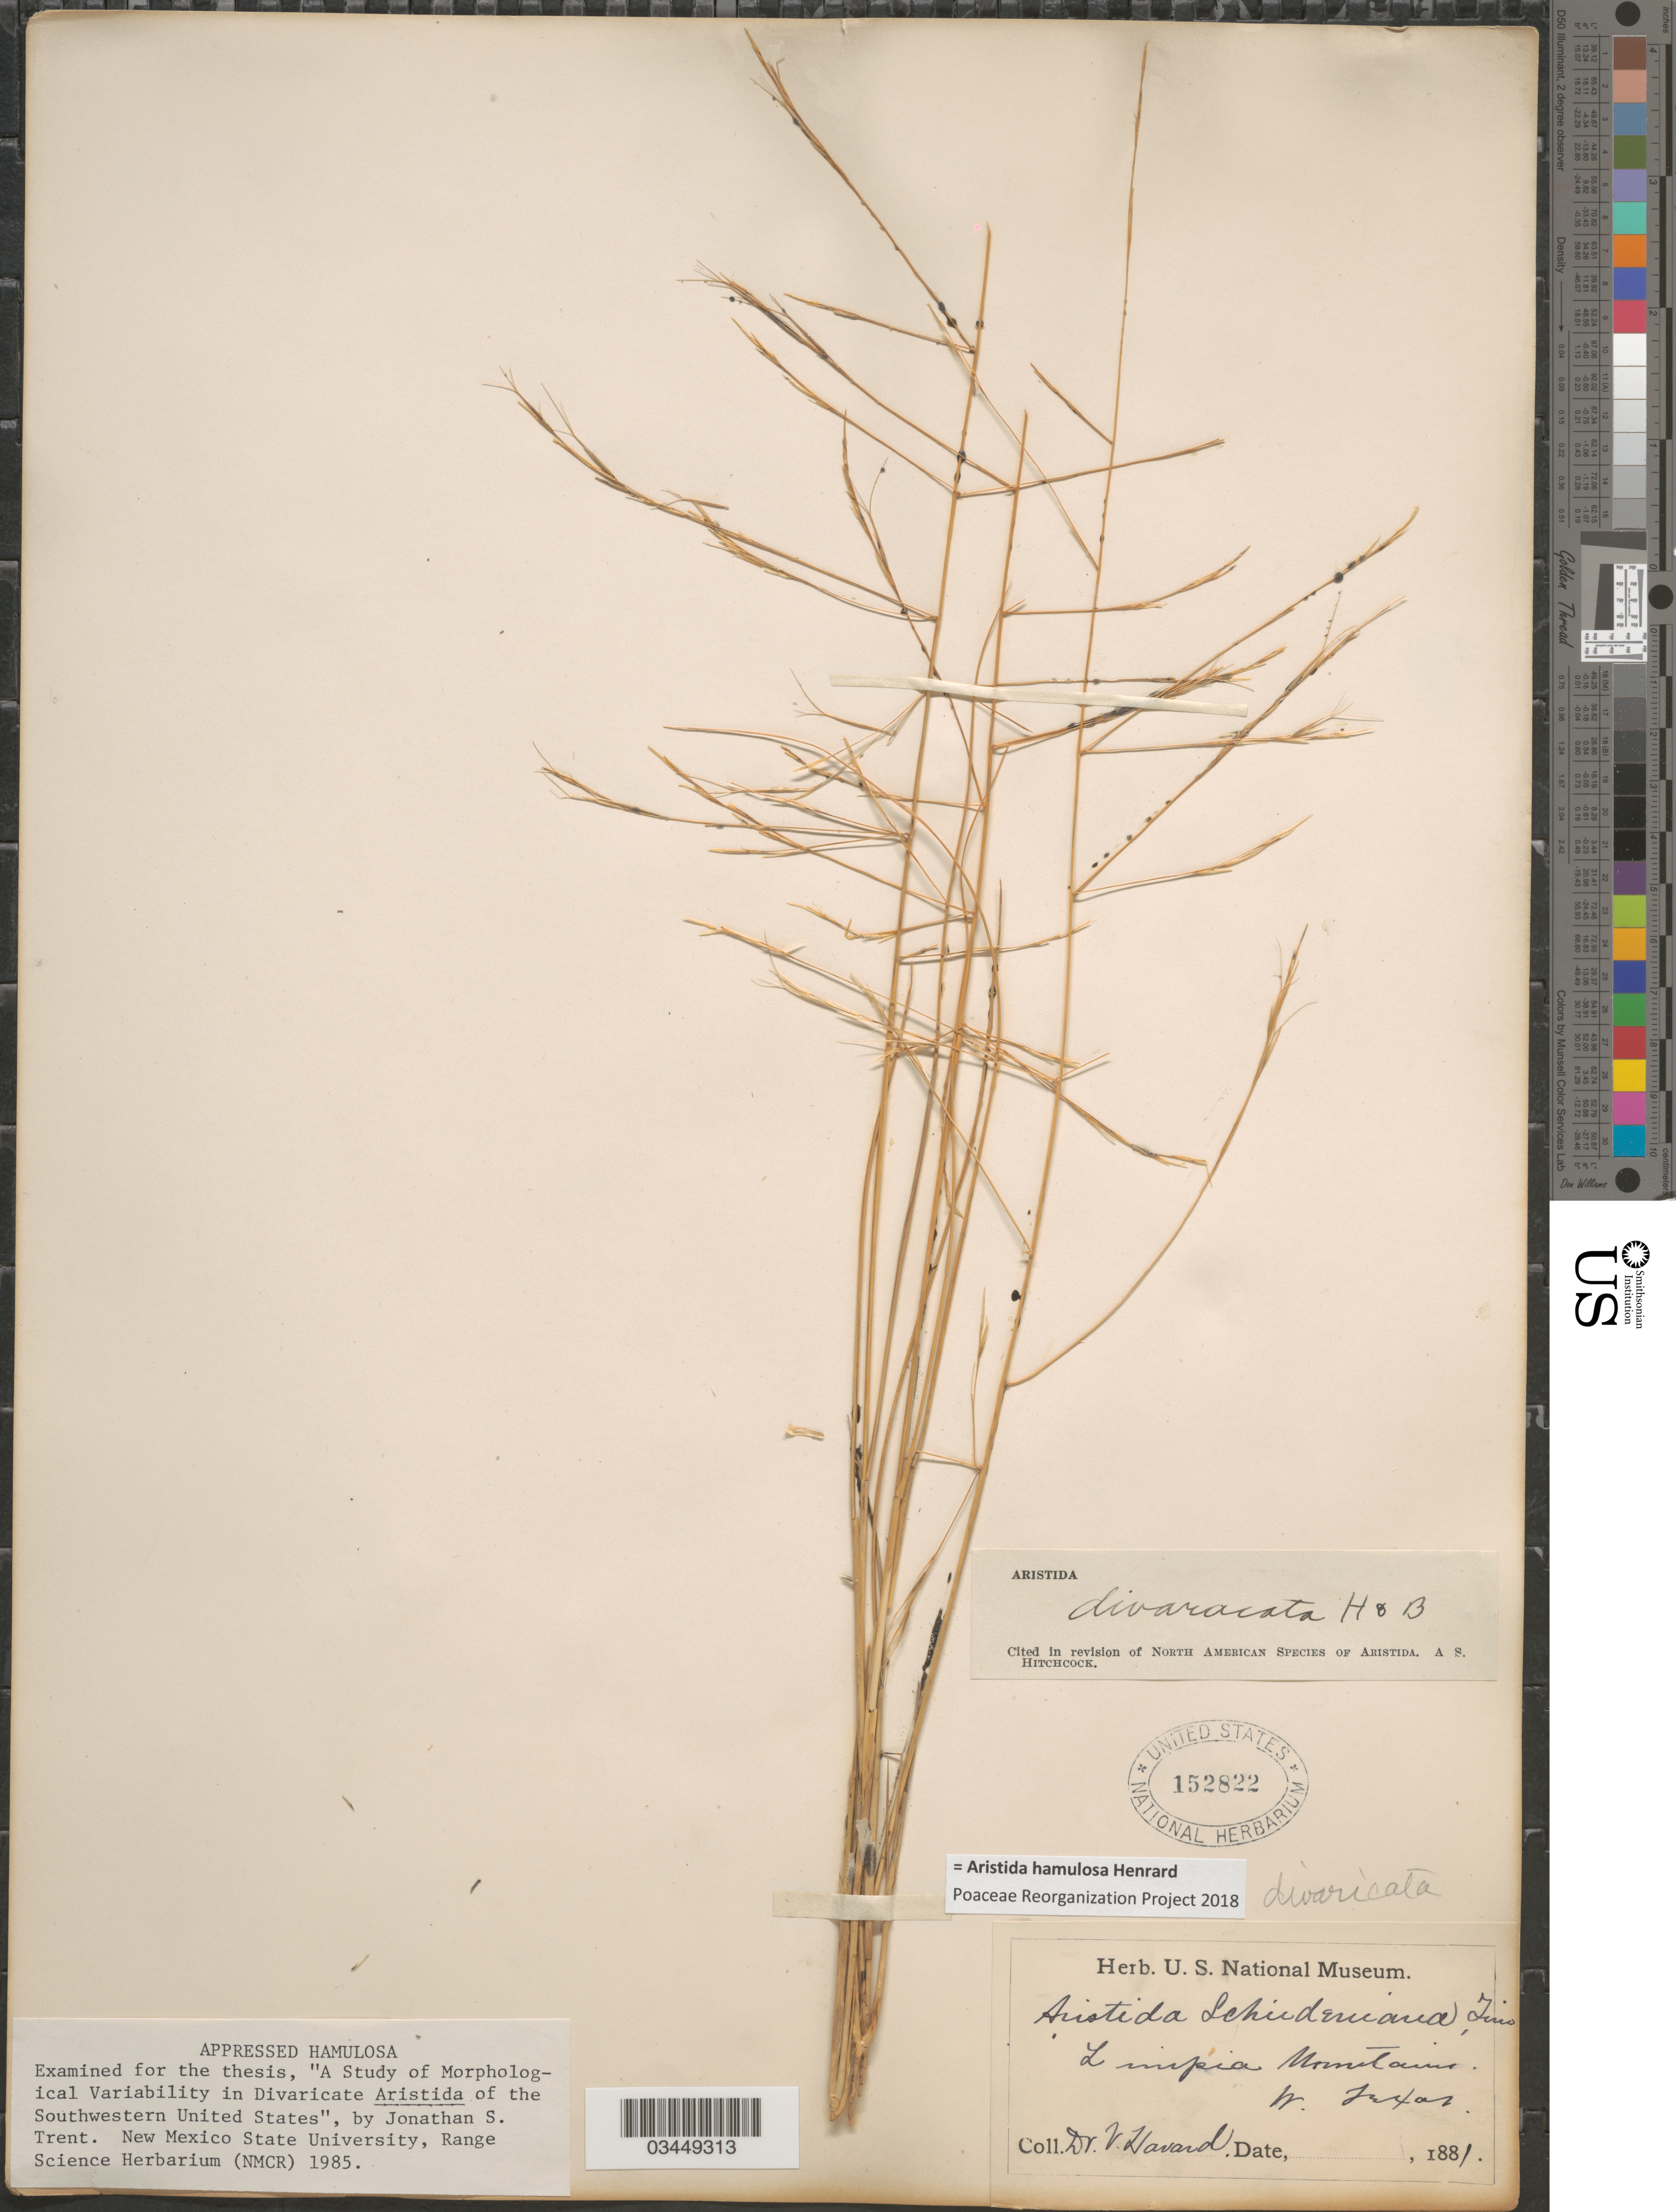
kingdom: Plantae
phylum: Tracheophyta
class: Liliopsida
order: Poales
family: Poaceae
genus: Aristida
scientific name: Aristida hamulosa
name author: Henr.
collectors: V. Havard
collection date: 1881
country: United States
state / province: Texas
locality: Limpia Mountains. W. Texas.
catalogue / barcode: US 152822